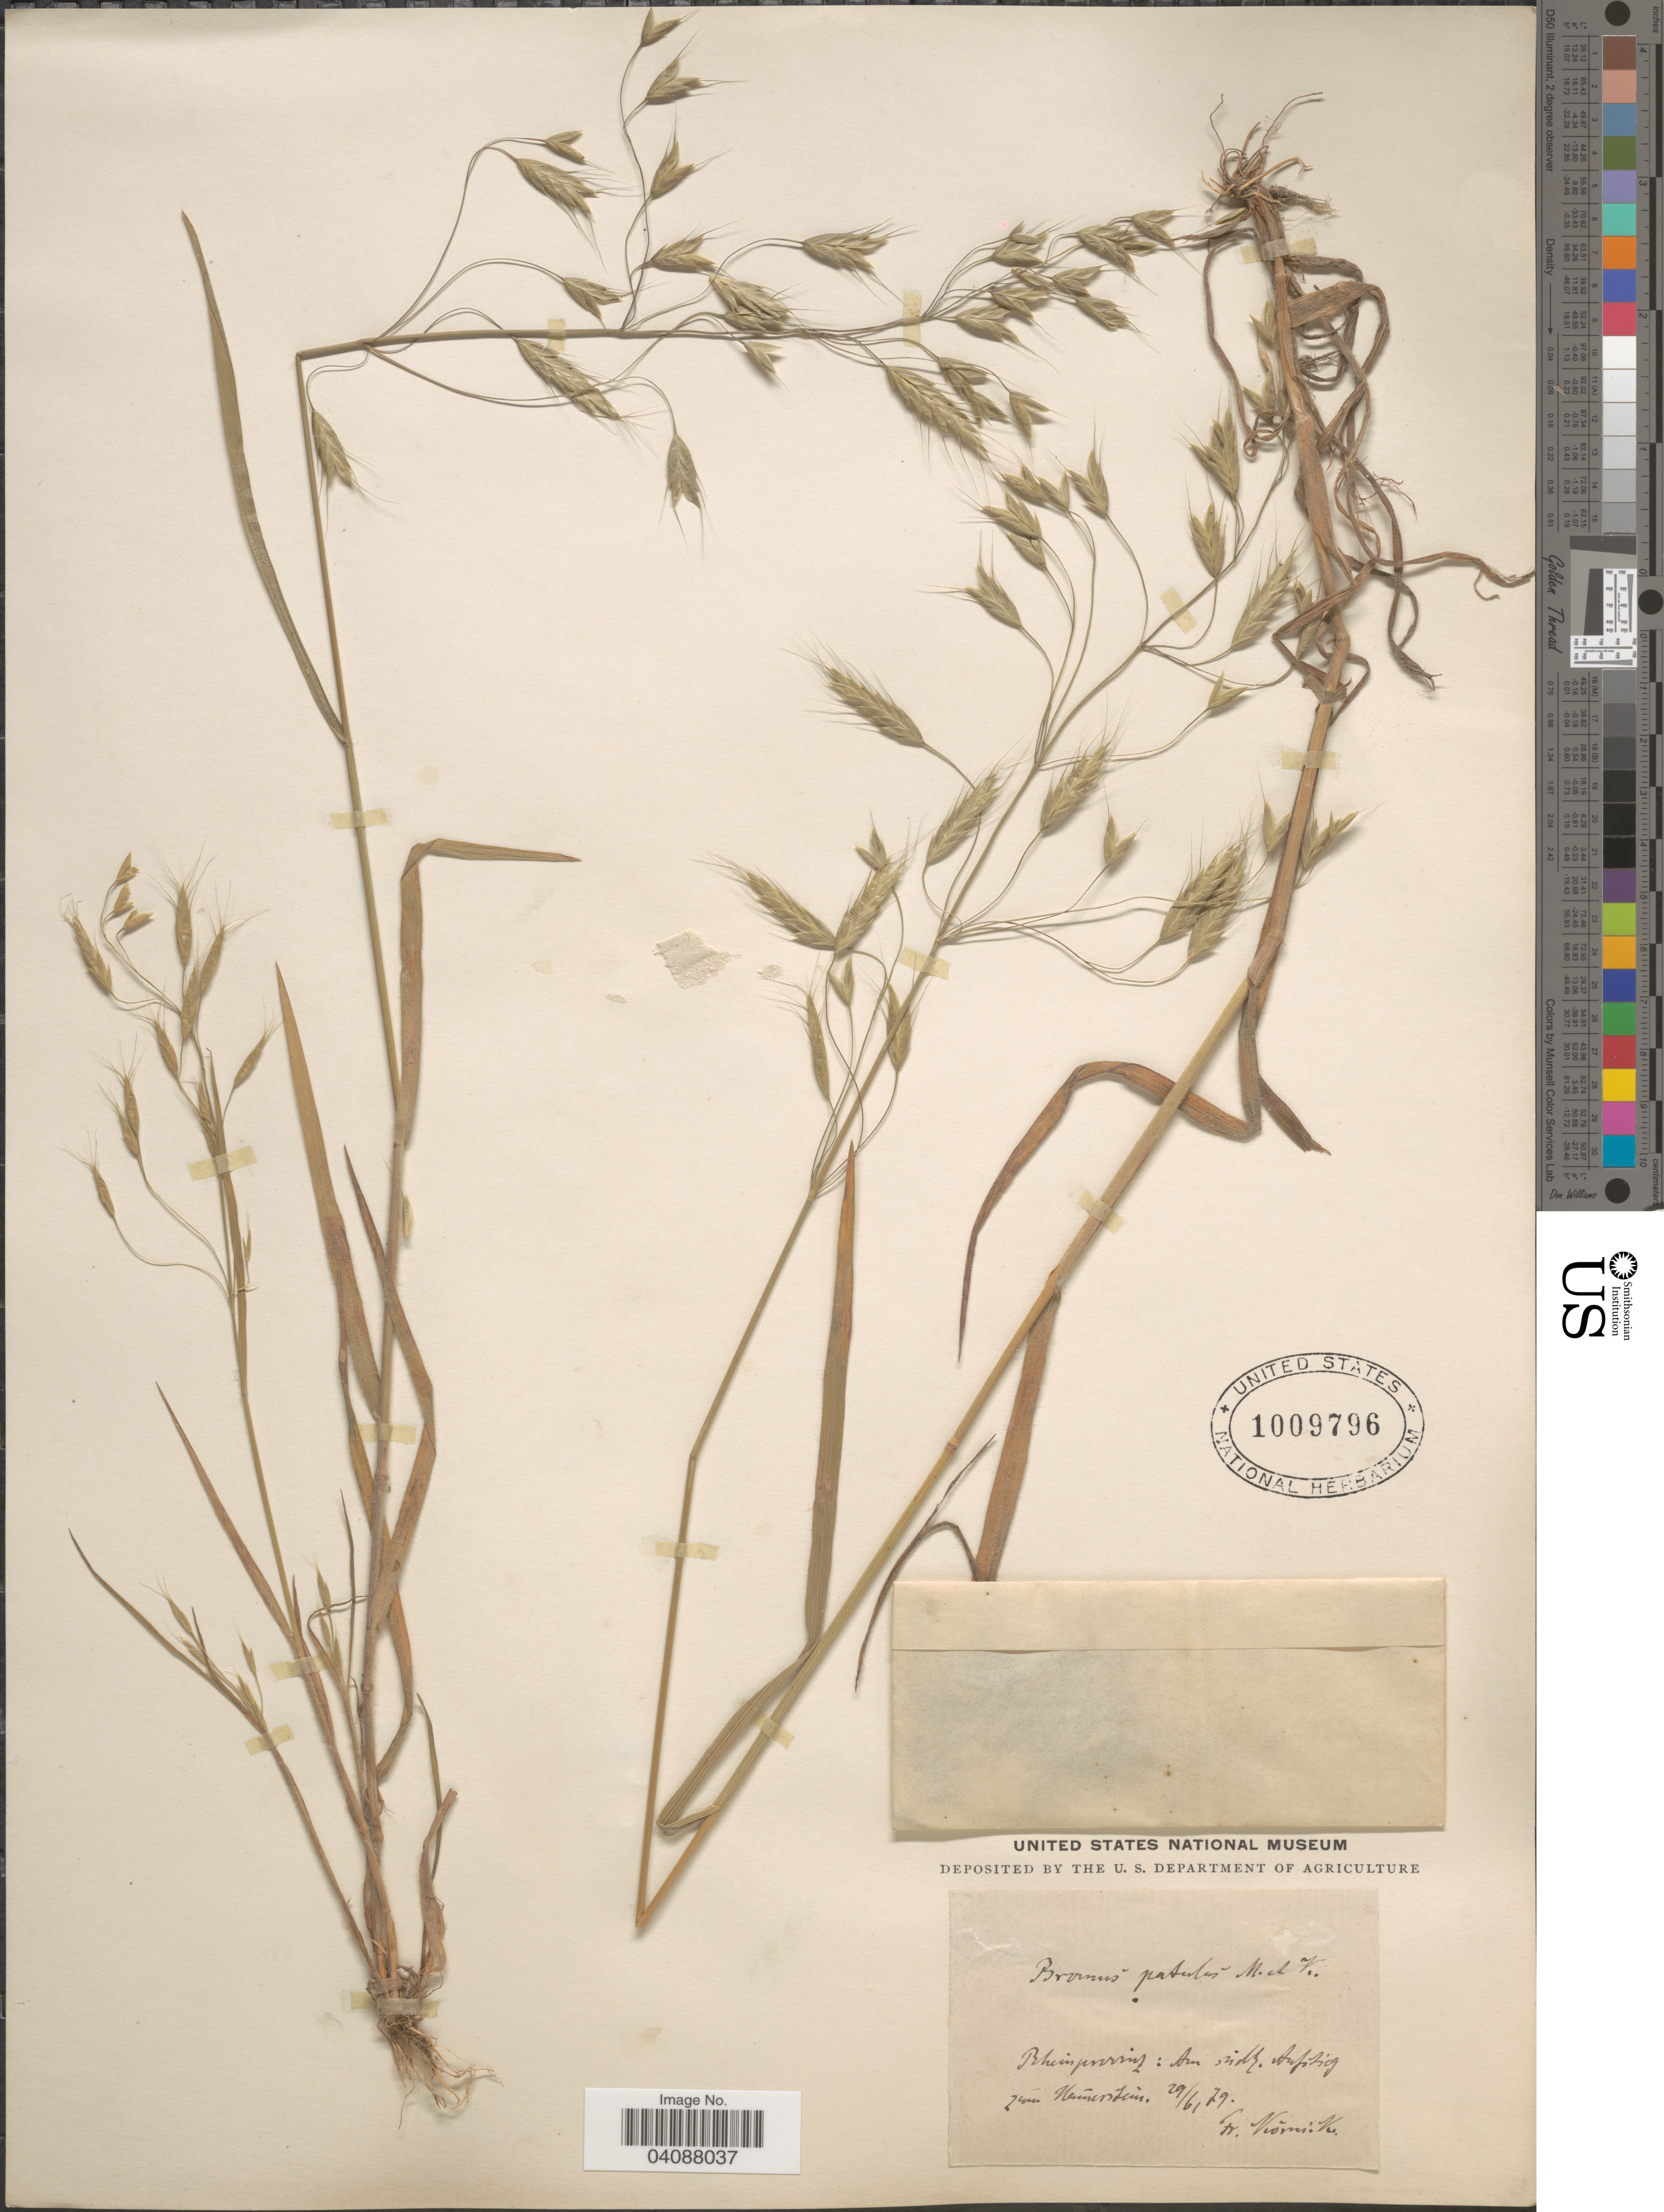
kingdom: Plantae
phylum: Tracheophyta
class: Liliopsida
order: Poales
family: Poaceae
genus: Bromus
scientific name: Bromus japonicus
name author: Houtt.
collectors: F. A. Körnicke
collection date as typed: Transcribed d/m/y: 29/6/79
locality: Rheinprirring: Au südz. Aufssteig près Keúnestein. [interpreted]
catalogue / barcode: US 1009796